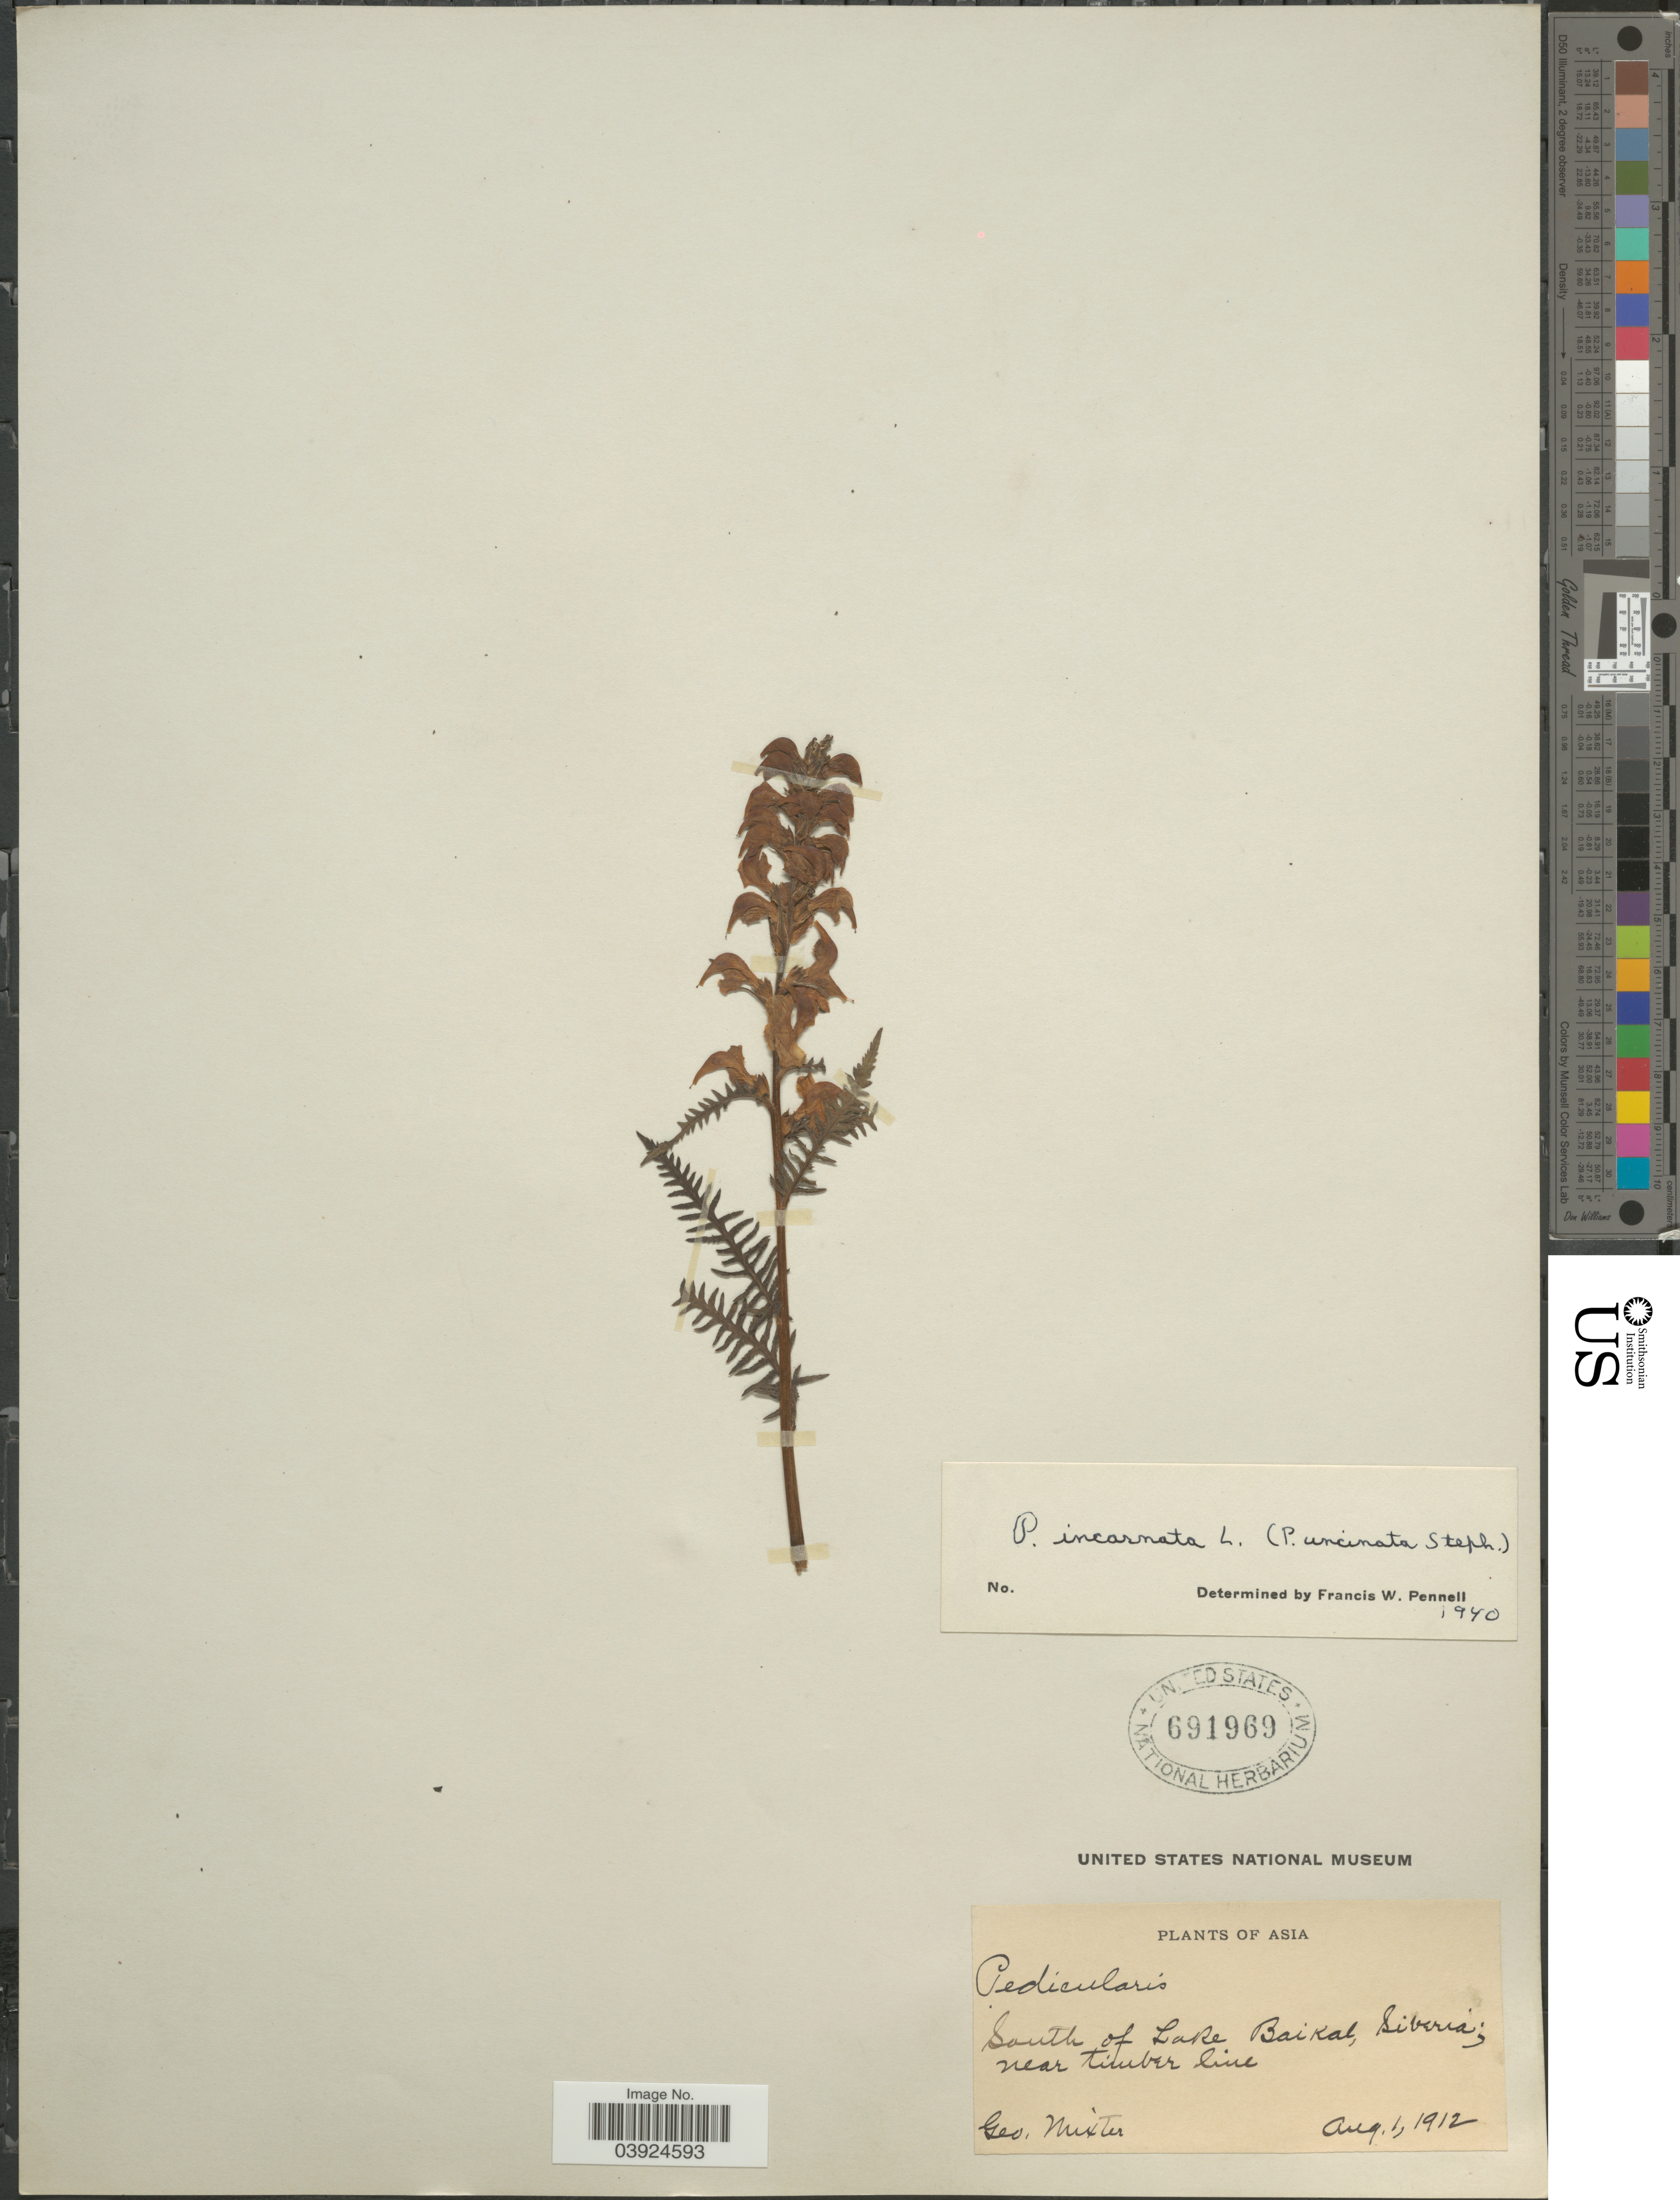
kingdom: Plantae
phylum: Tracheophyta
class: Magnoliopsida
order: Lamiales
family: Orobanchaceae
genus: Pedicularis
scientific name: Pedicularis incarnata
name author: L.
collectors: G. Mixter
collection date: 1912-08-01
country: Russian Federation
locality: Asia. South of Lake Baikal, Siberia, near timber line.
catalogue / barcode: US 691969